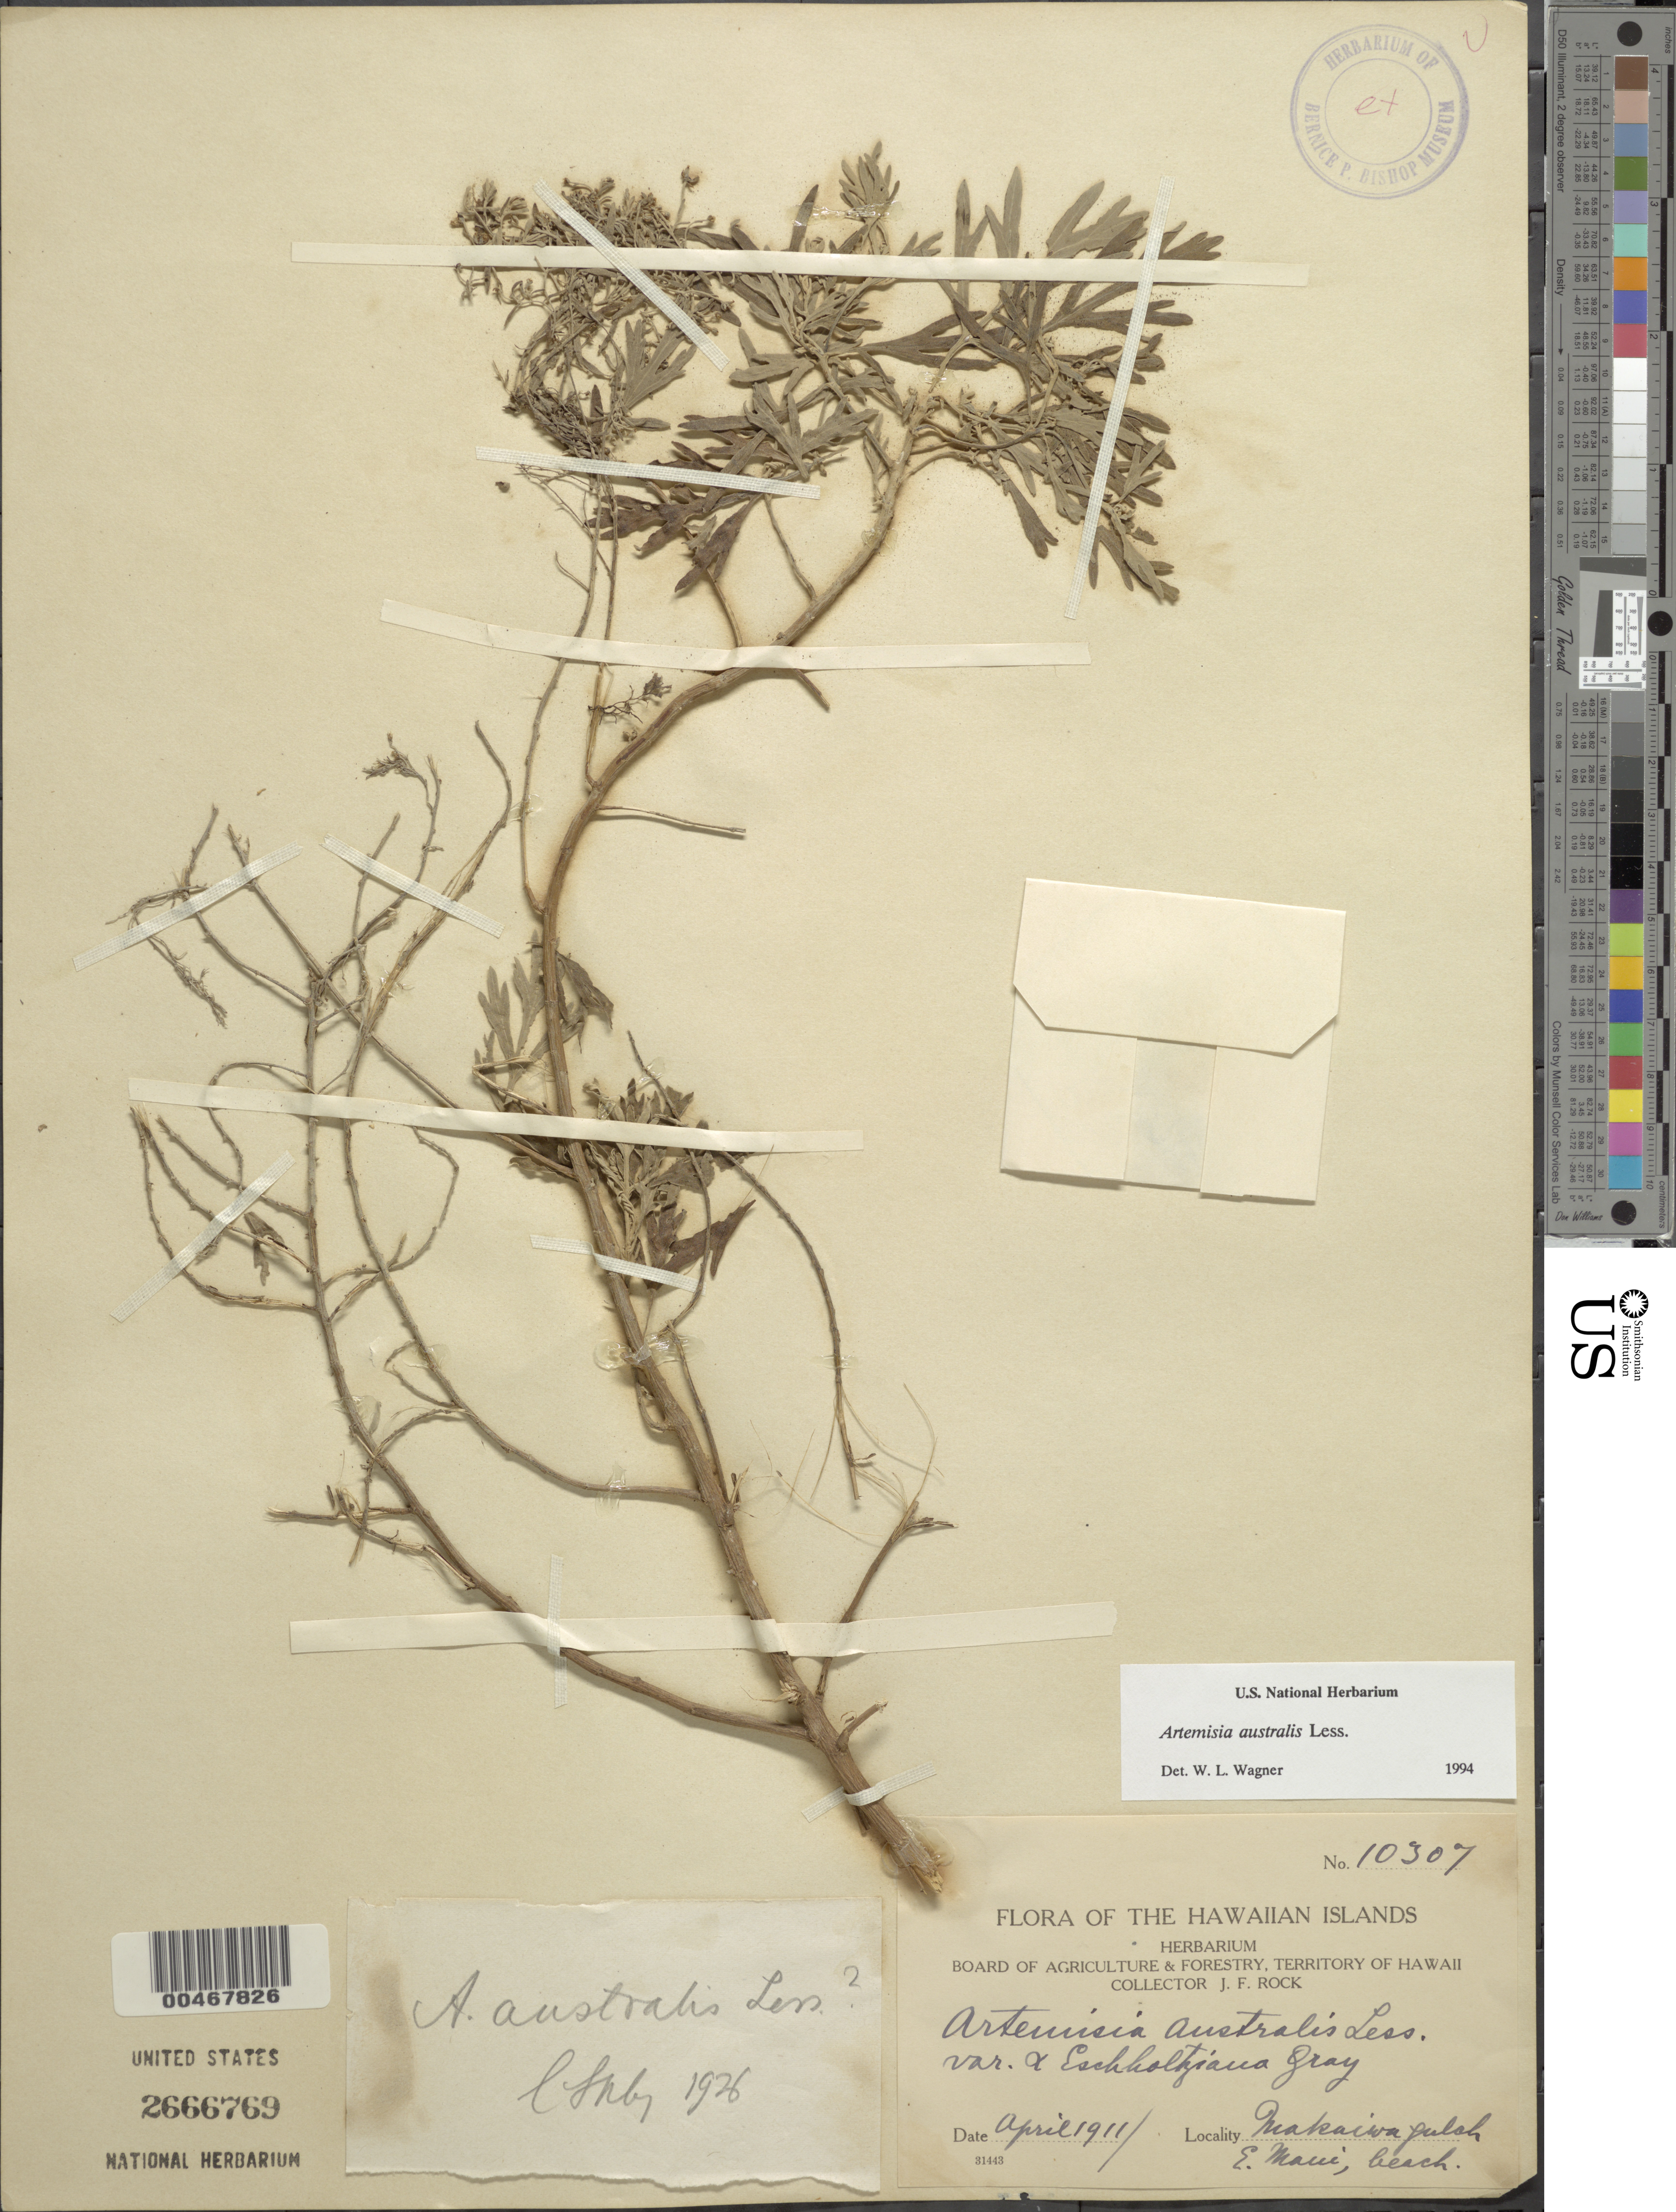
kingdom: Plantae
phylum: Tracheophyta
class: Magnoliopsida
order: Asterales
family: Asteraceae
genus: Artemisia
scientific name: Artemisia australis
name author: Less.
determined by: Wagner, W. L., (BOT), Smithsonian Institution - National Museum of Natural History (UNITED STATES)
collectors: J. F. Rock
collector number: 10307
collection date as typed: Apr 1911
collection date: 1911-04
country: United States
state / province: Hawaii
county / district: Maui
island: Maui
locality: Makaiwa Gulch, E Maui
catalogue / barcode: US 2666769